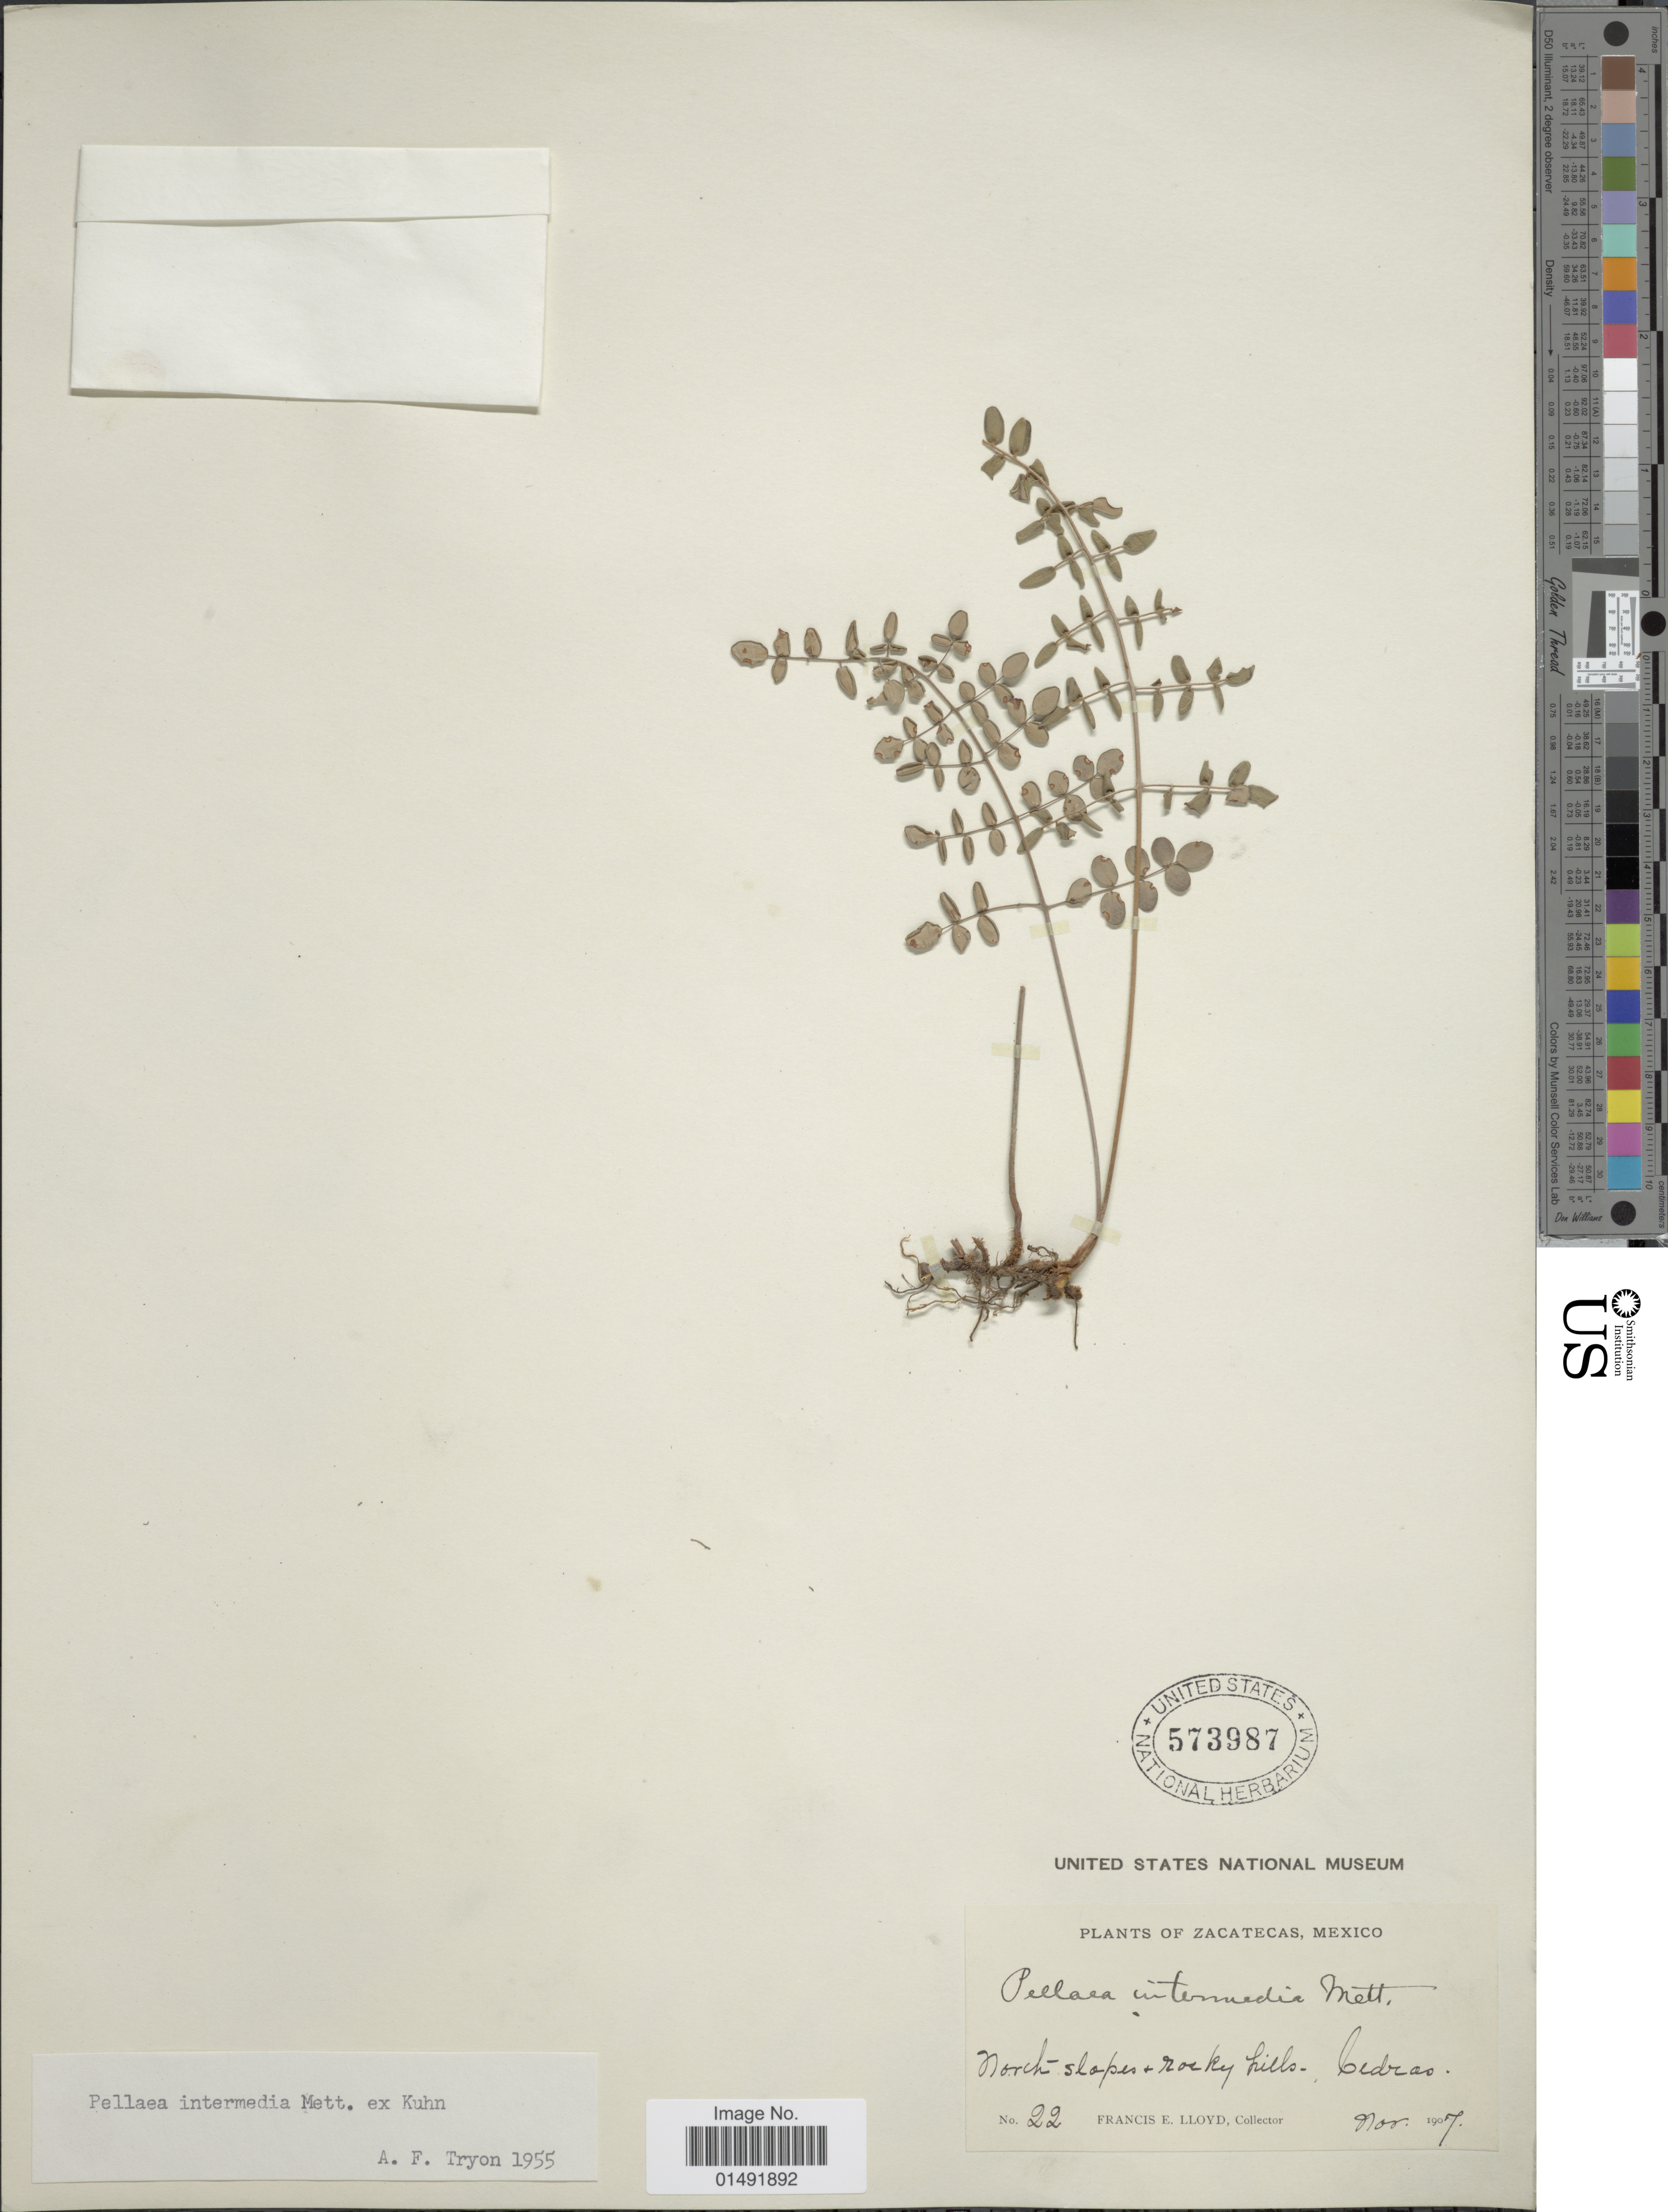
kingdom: Plantae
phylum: Tracheophyta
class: Polypodiopsida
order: Polypodiales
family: Pteridaceae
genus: Pellaea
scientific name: Pellaea intermedia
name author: Mett. ex Kuhn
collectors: Lloyd, C. E.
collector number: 22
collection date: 1907-11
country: Mexico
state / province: Zacatecas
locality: North slopes + rocky hills, Cedras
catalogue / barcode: US 573987